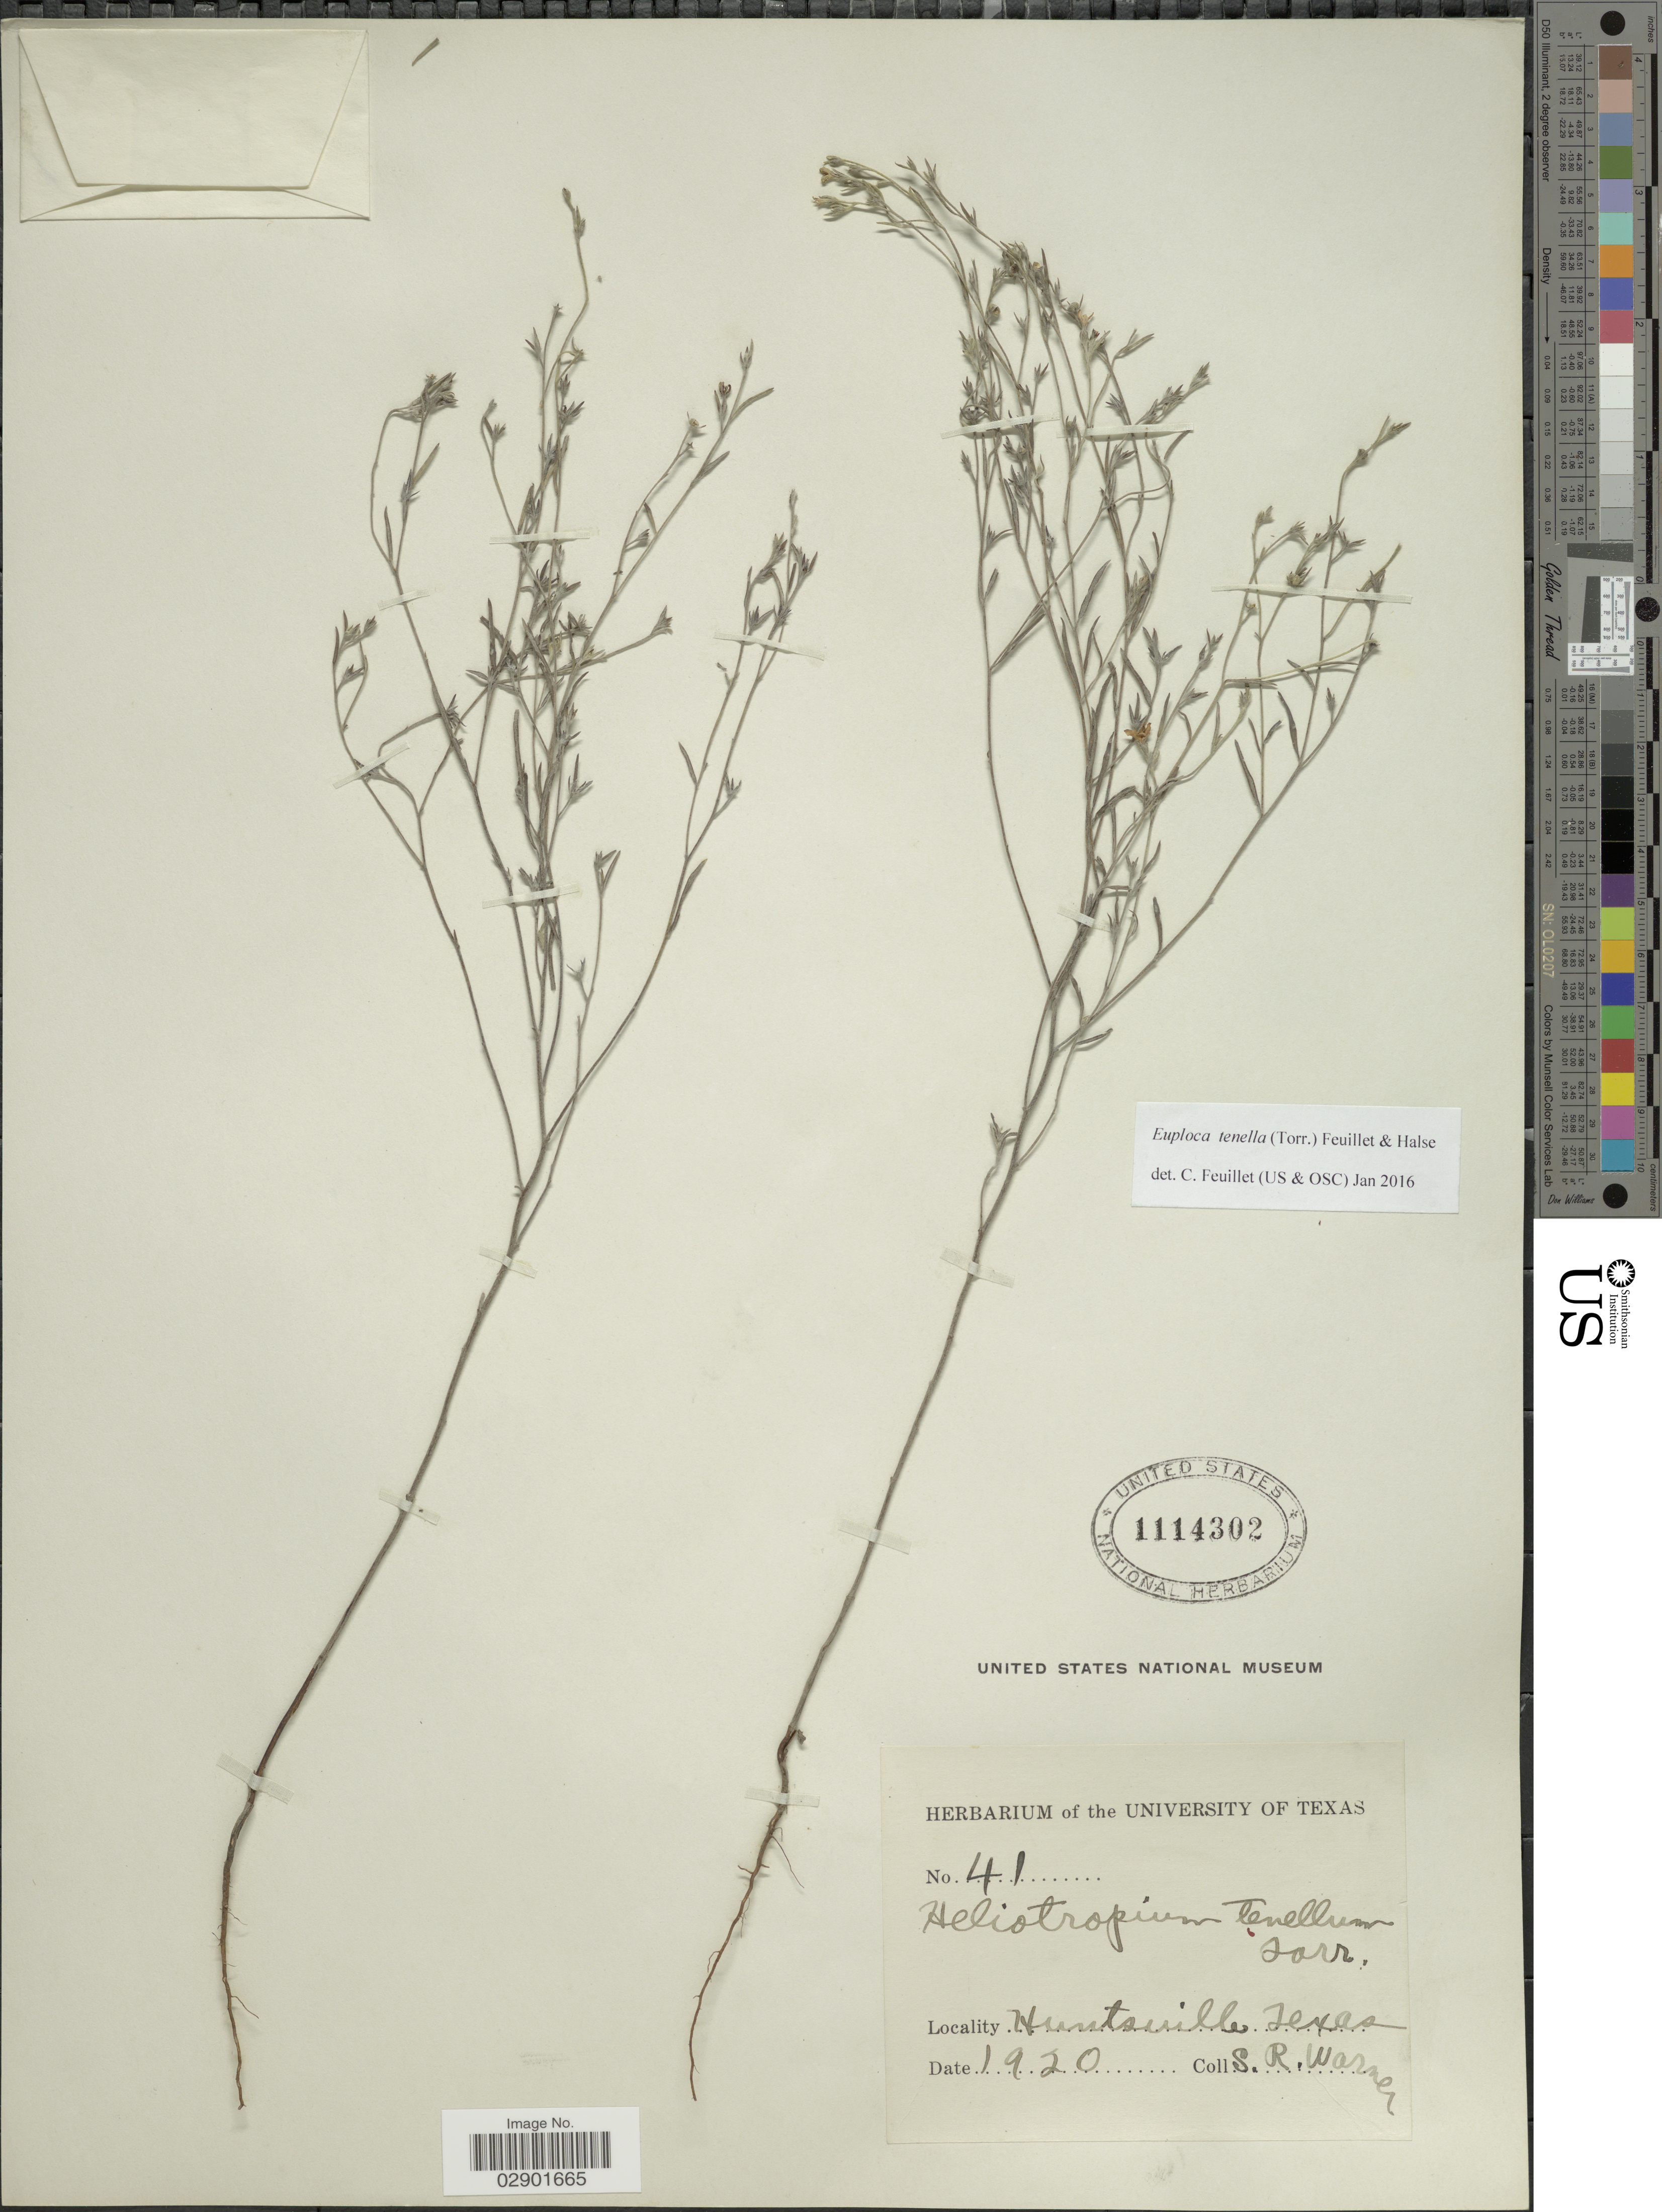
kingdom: Plantae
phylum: Tracheophyta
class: Magnoliopsida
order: Boraginales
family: Heliotropiaceae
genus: Euploca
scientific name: Euploca tenella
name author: (Torr.) Feuillet & Halse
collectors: S. Warner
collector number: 41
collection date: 1920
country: United States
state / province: Texas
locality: Huntsville.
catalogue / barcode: US 1114302